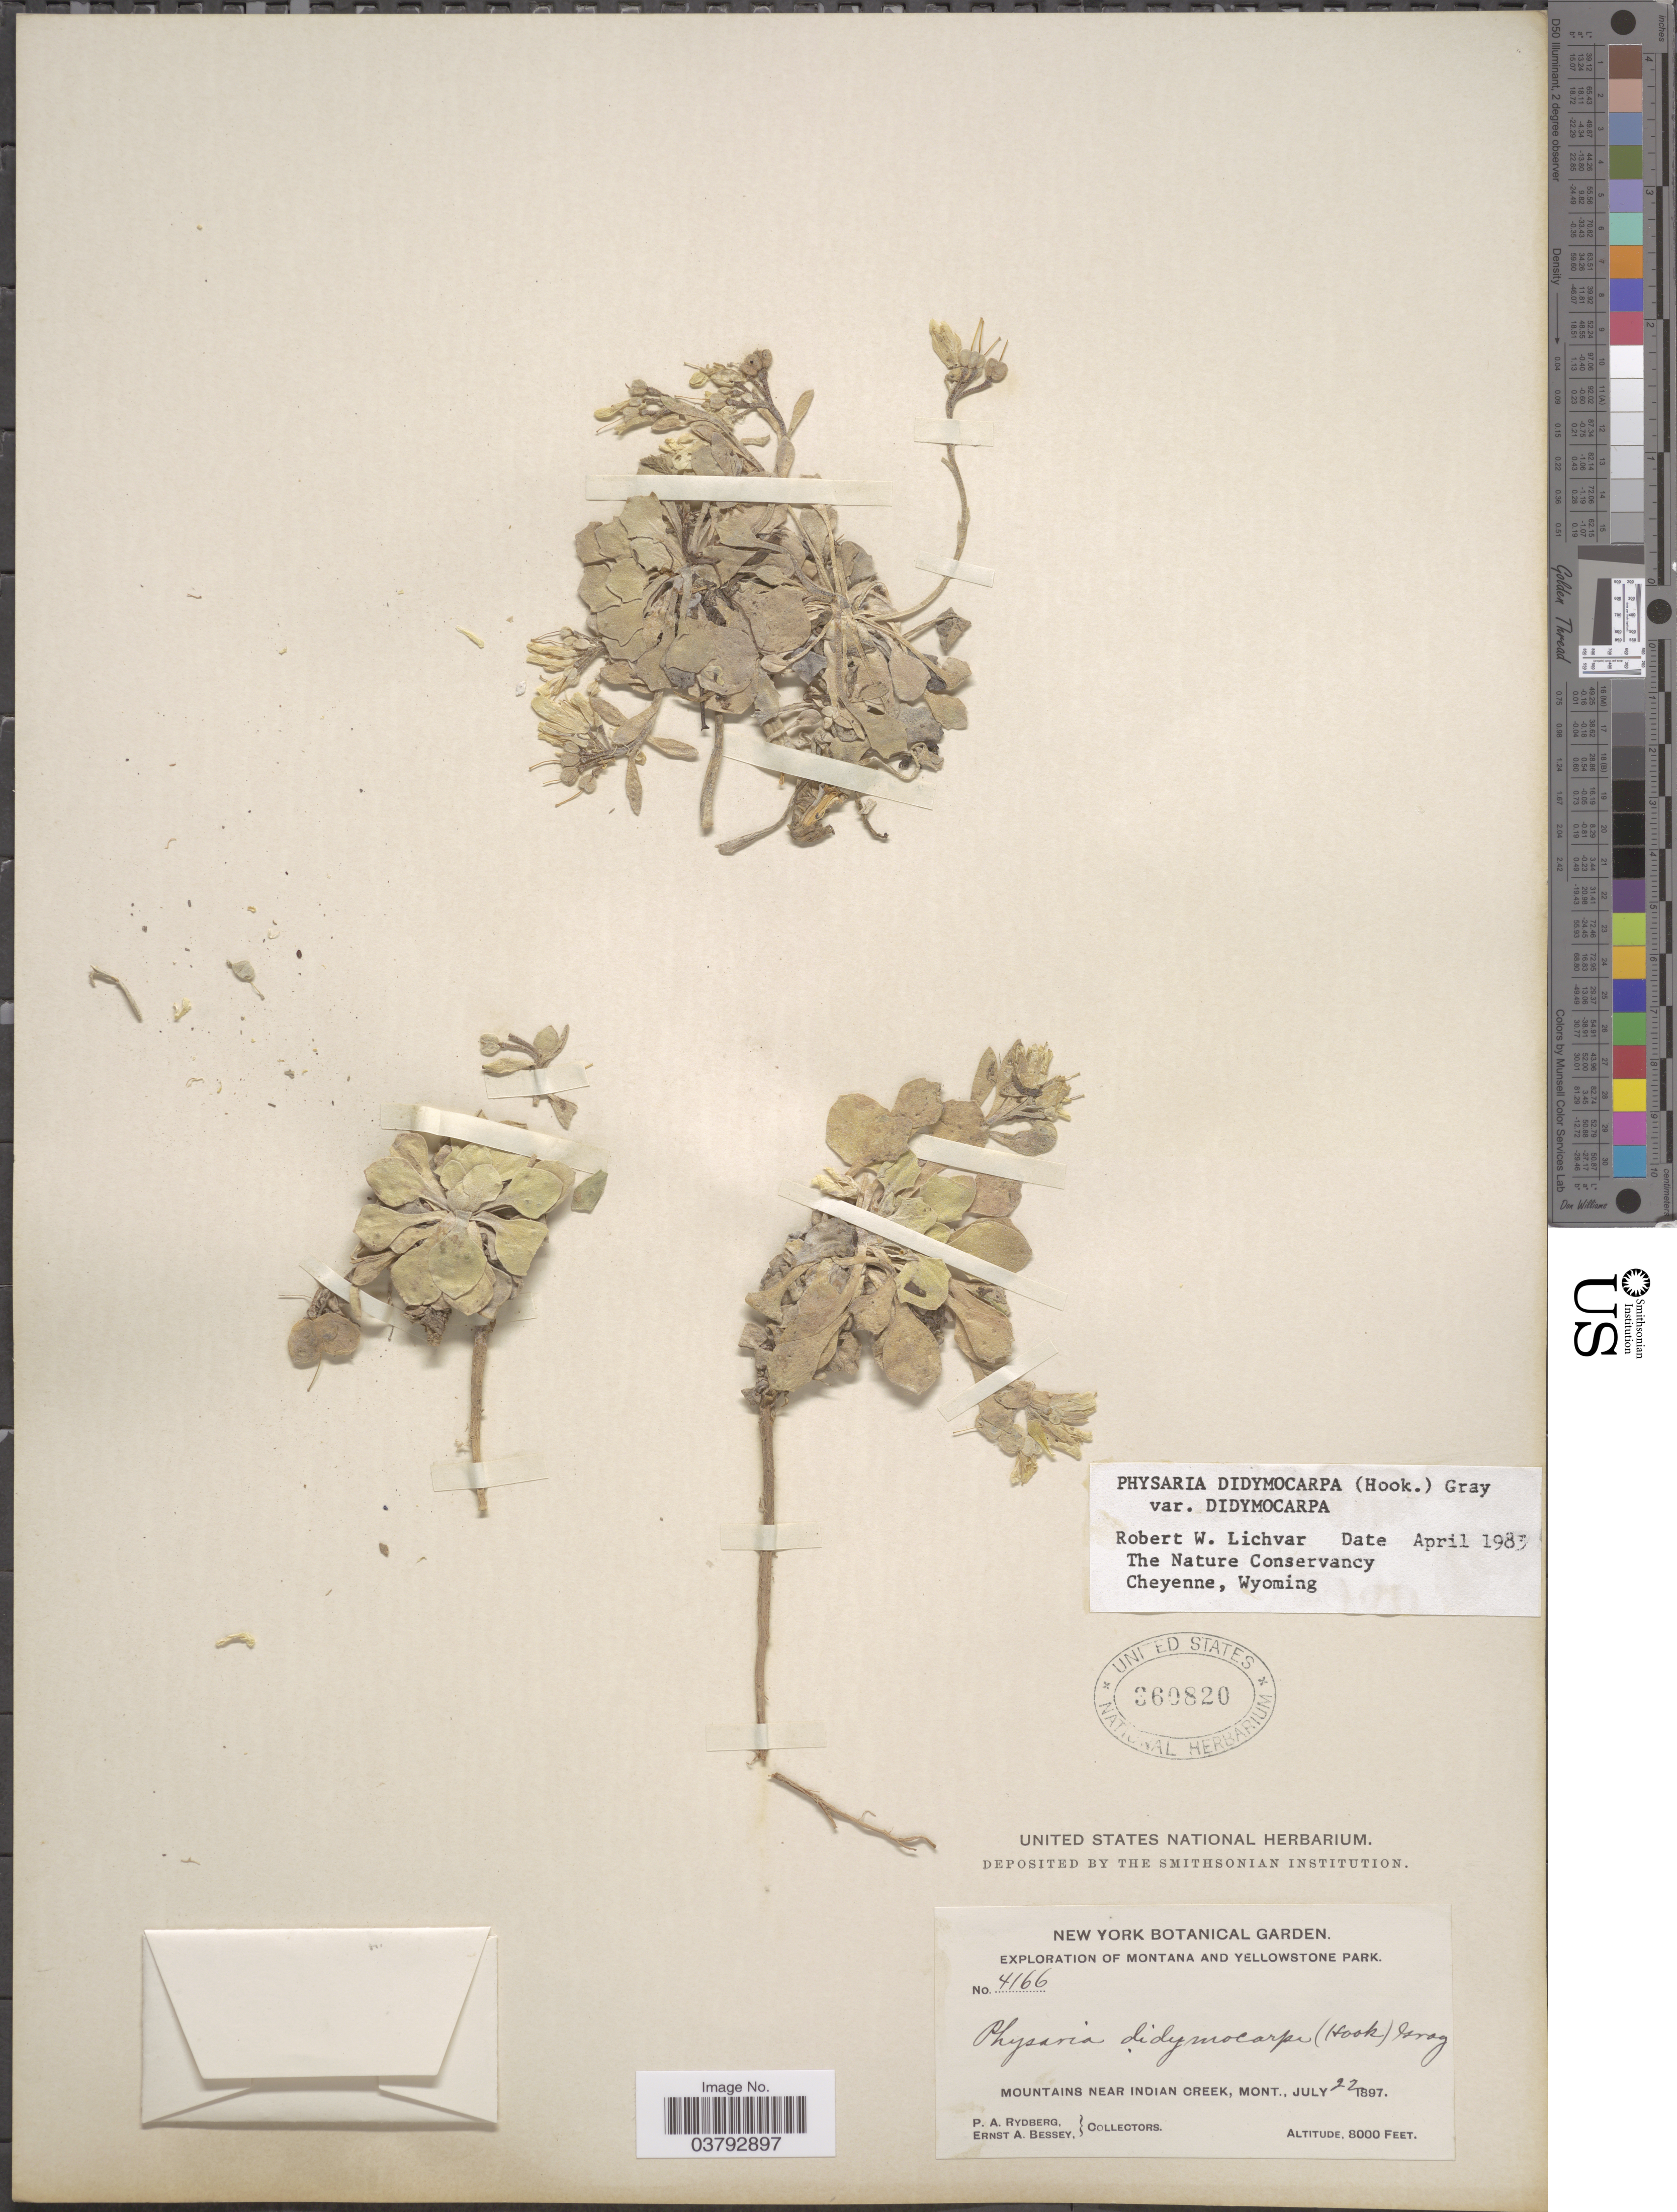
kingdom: Plantae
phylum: Tracheophyta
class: Magnoliopsida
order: Brassicales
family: Brassicaceae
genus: Physaria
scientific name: Physaria didymocarpa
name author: (Hook.) A. Gray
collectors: P. A. Rydberg & E. A. Bessey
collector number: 4166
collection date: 1897-07-22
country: United States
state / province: Montana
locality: Yellowstone Park. Mountains near Indian Creek.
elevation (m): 2438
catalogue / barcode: US 360820